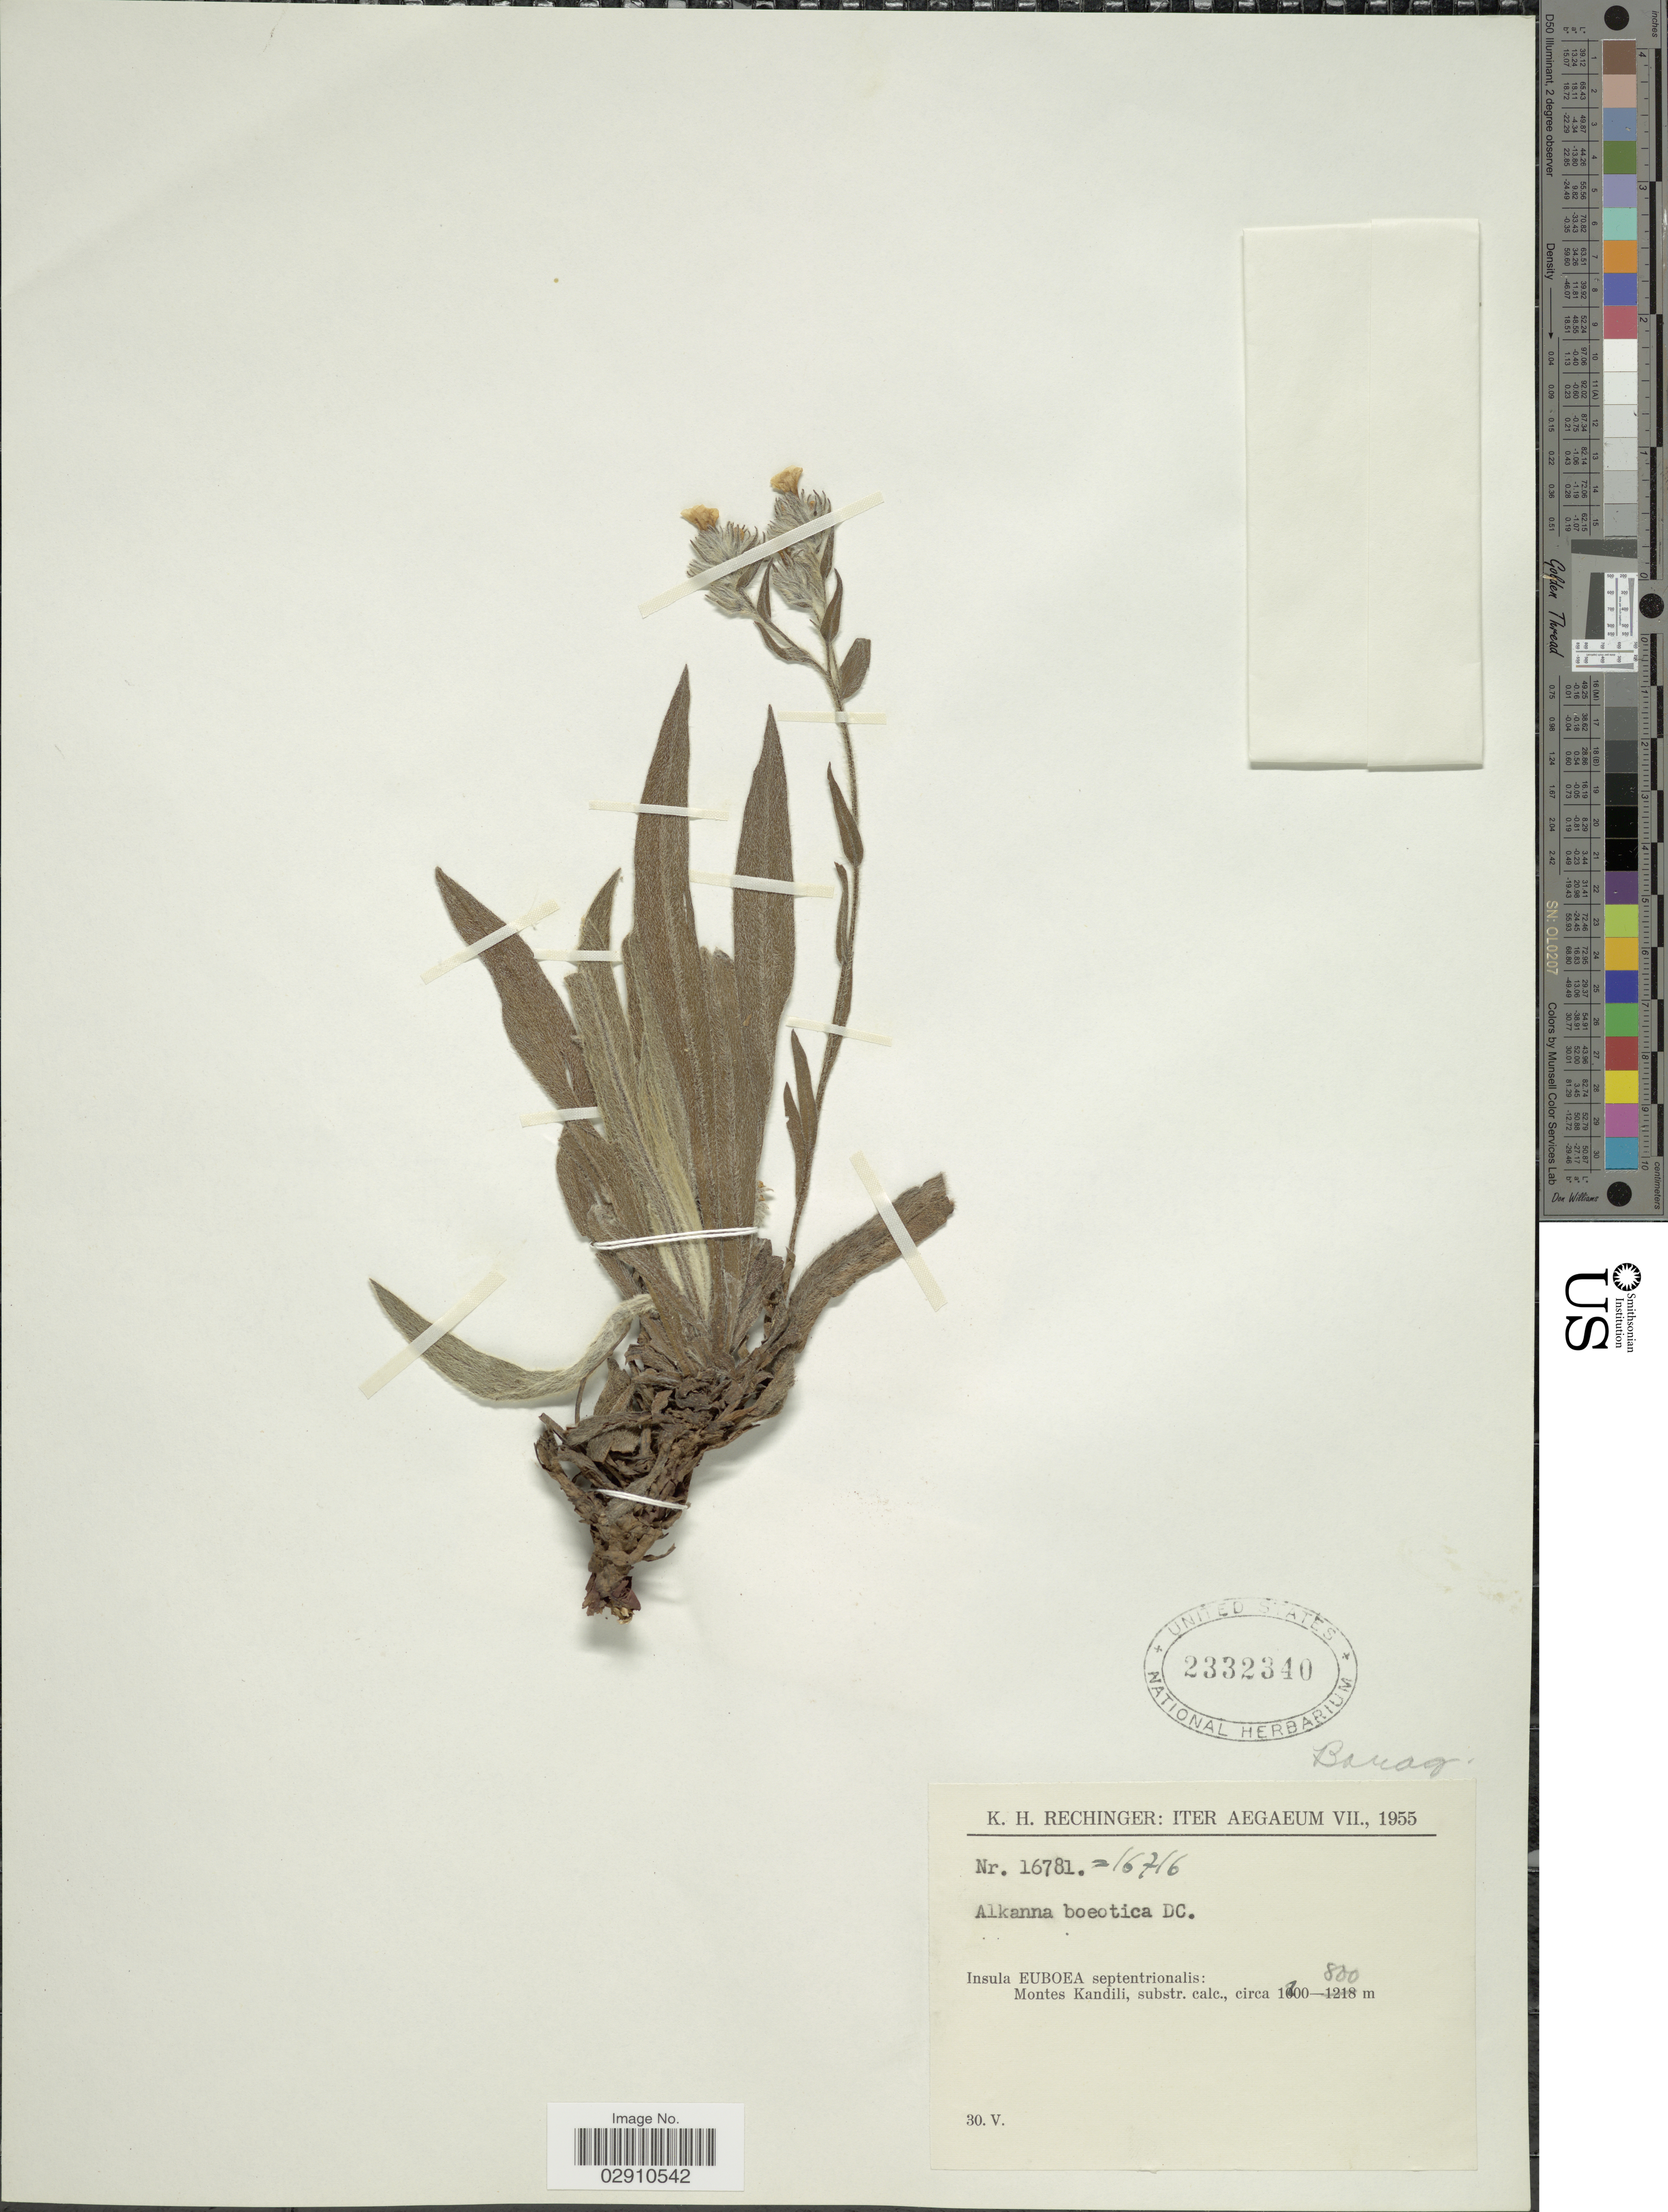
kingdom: Plantae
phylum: Tracheophyta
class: Magnoliopsida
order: Boraginales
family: Boraginaceae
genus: Alkanna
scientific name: Alkanna baeotica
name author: A. DC.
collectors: K. H. Rechinger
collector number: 16781/16716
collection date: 1955-05-30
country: Greece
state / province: Thessaly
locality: Iter Aegaeum. Insula Euboea septentrionalis: Montes Kandili, substr. calc.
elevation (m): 800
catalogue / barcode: US 2332340